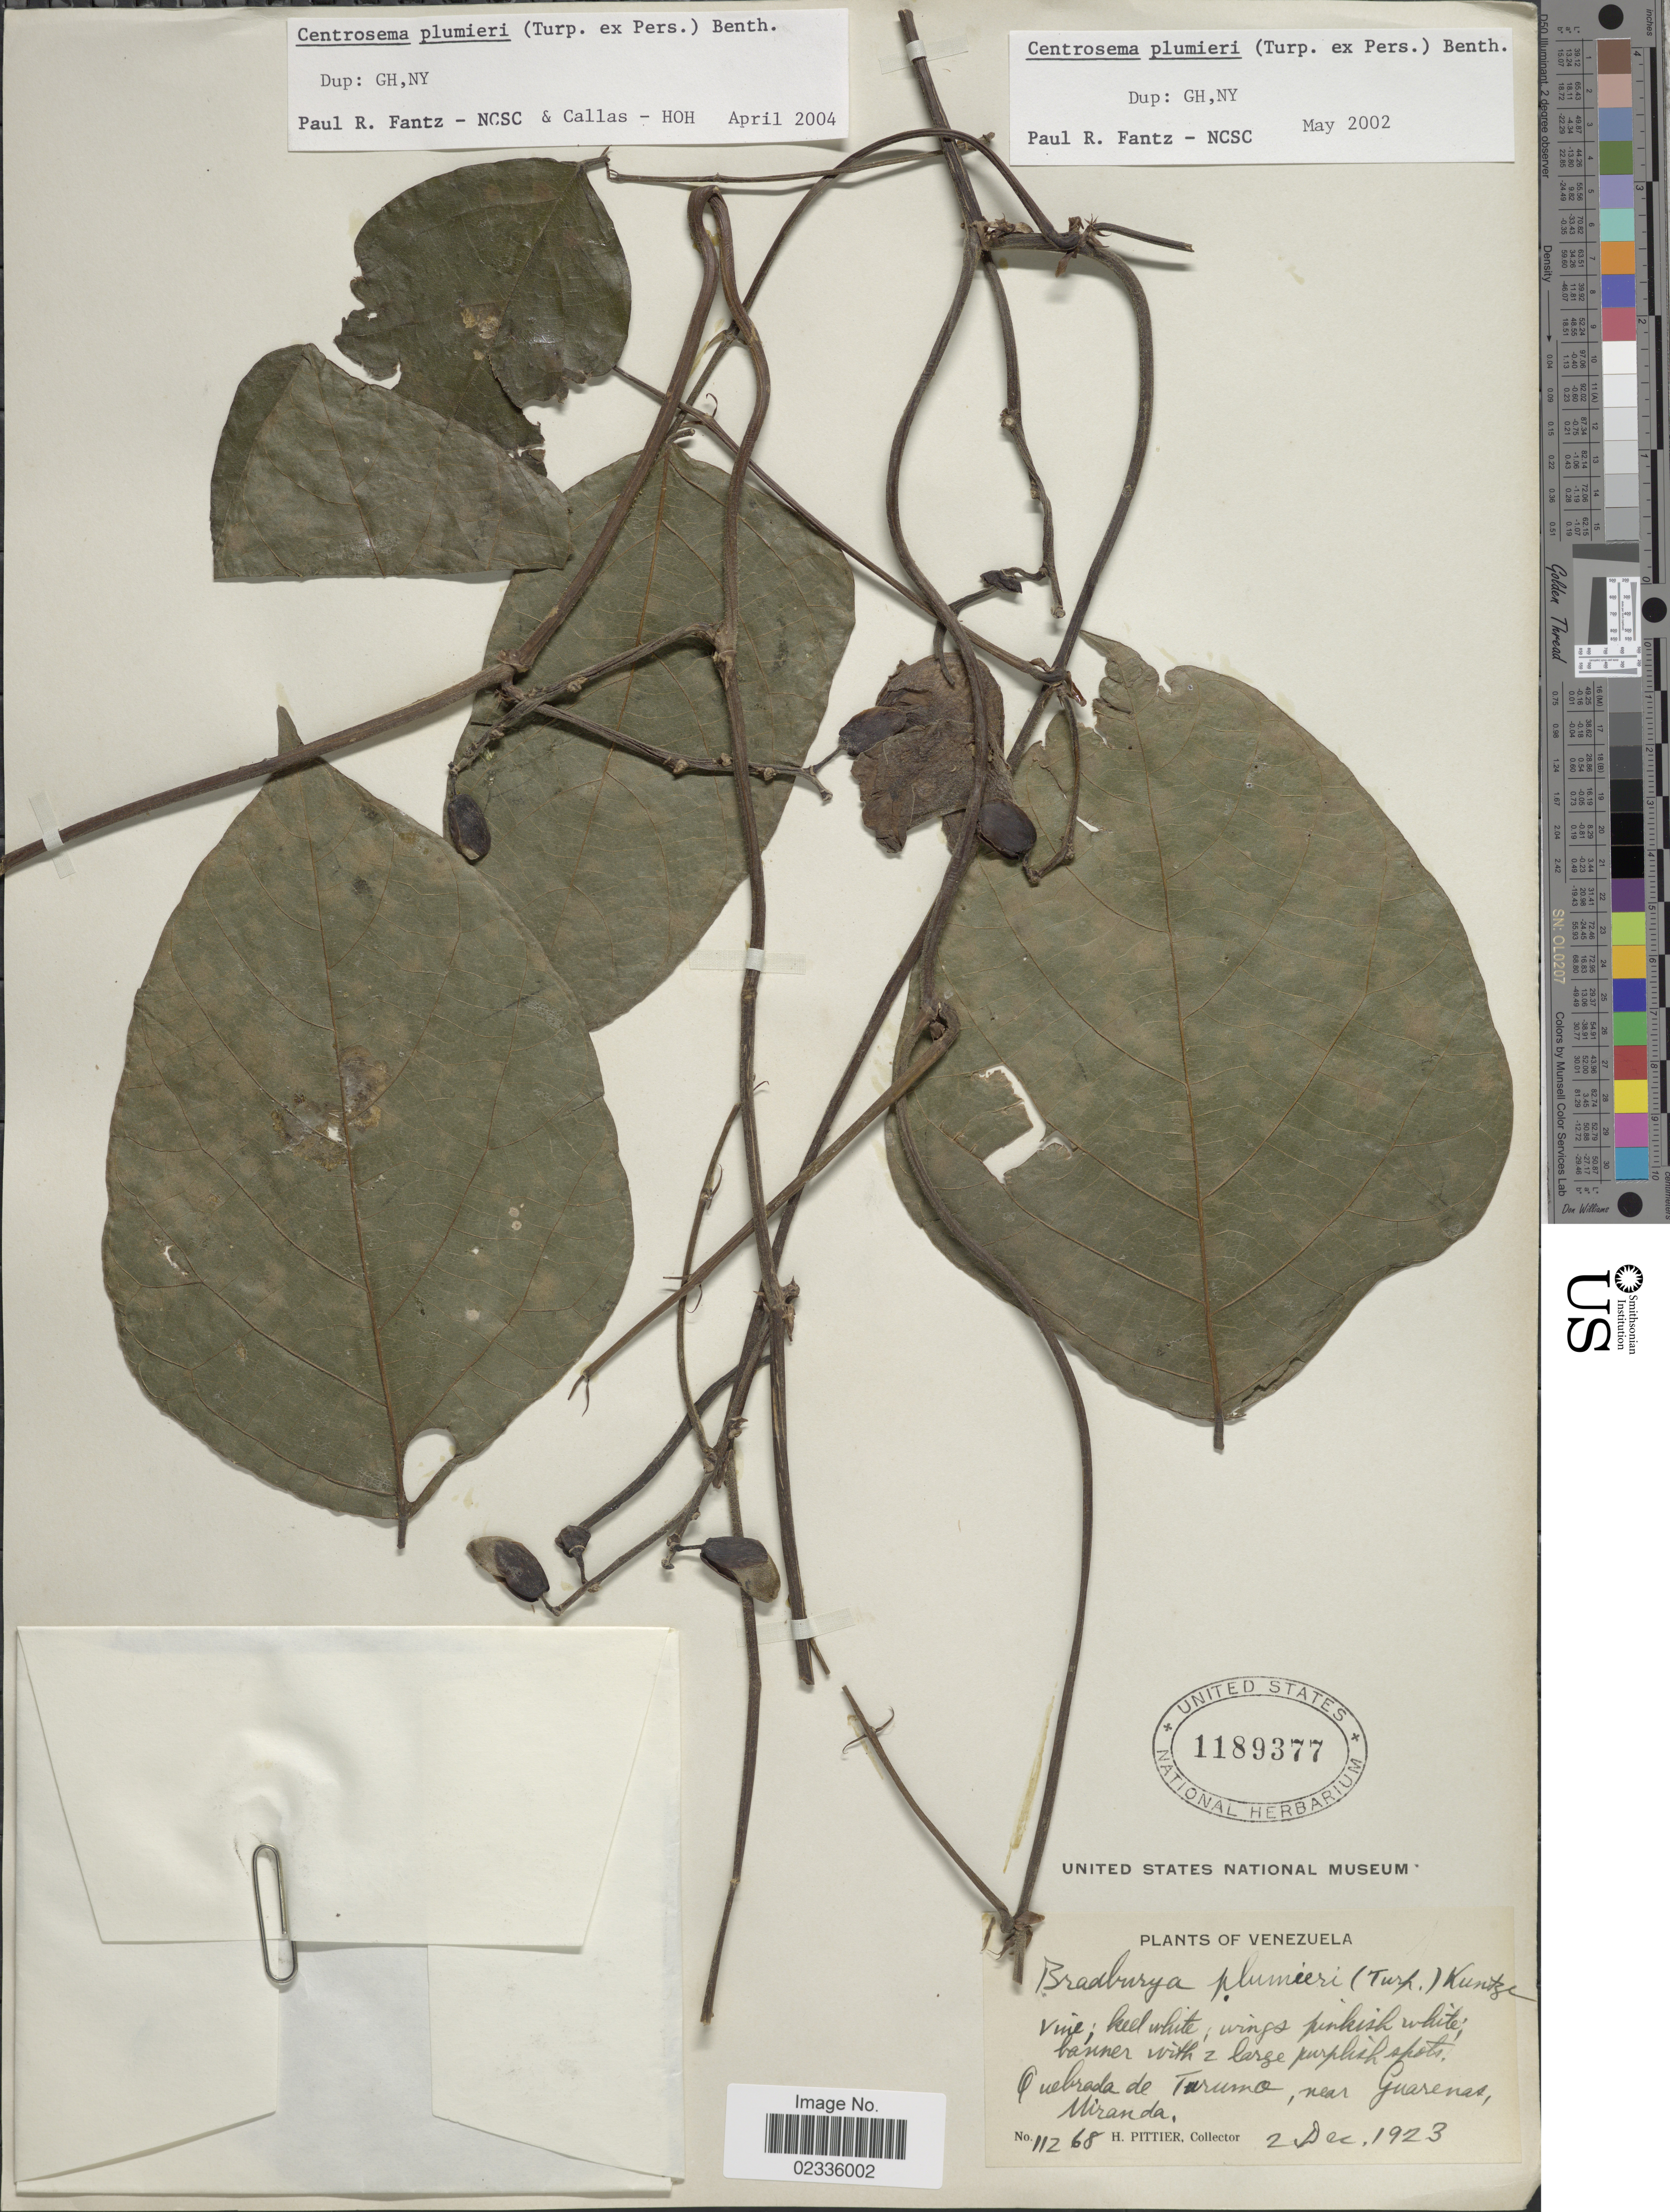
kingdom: Plantae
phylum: Tracheophyta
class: Magnoliopsida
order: Fabales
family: Fabaceae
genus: Centrosema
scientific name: Centrosema plumieri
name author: (Turpin ex Pers.) Benth.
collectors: H. F. Pittier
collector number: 11268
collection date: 1923-12-02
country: Venezuela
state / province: Miranda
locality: Quebrada de Turumo, near Guarenas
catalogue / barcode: US 1189377